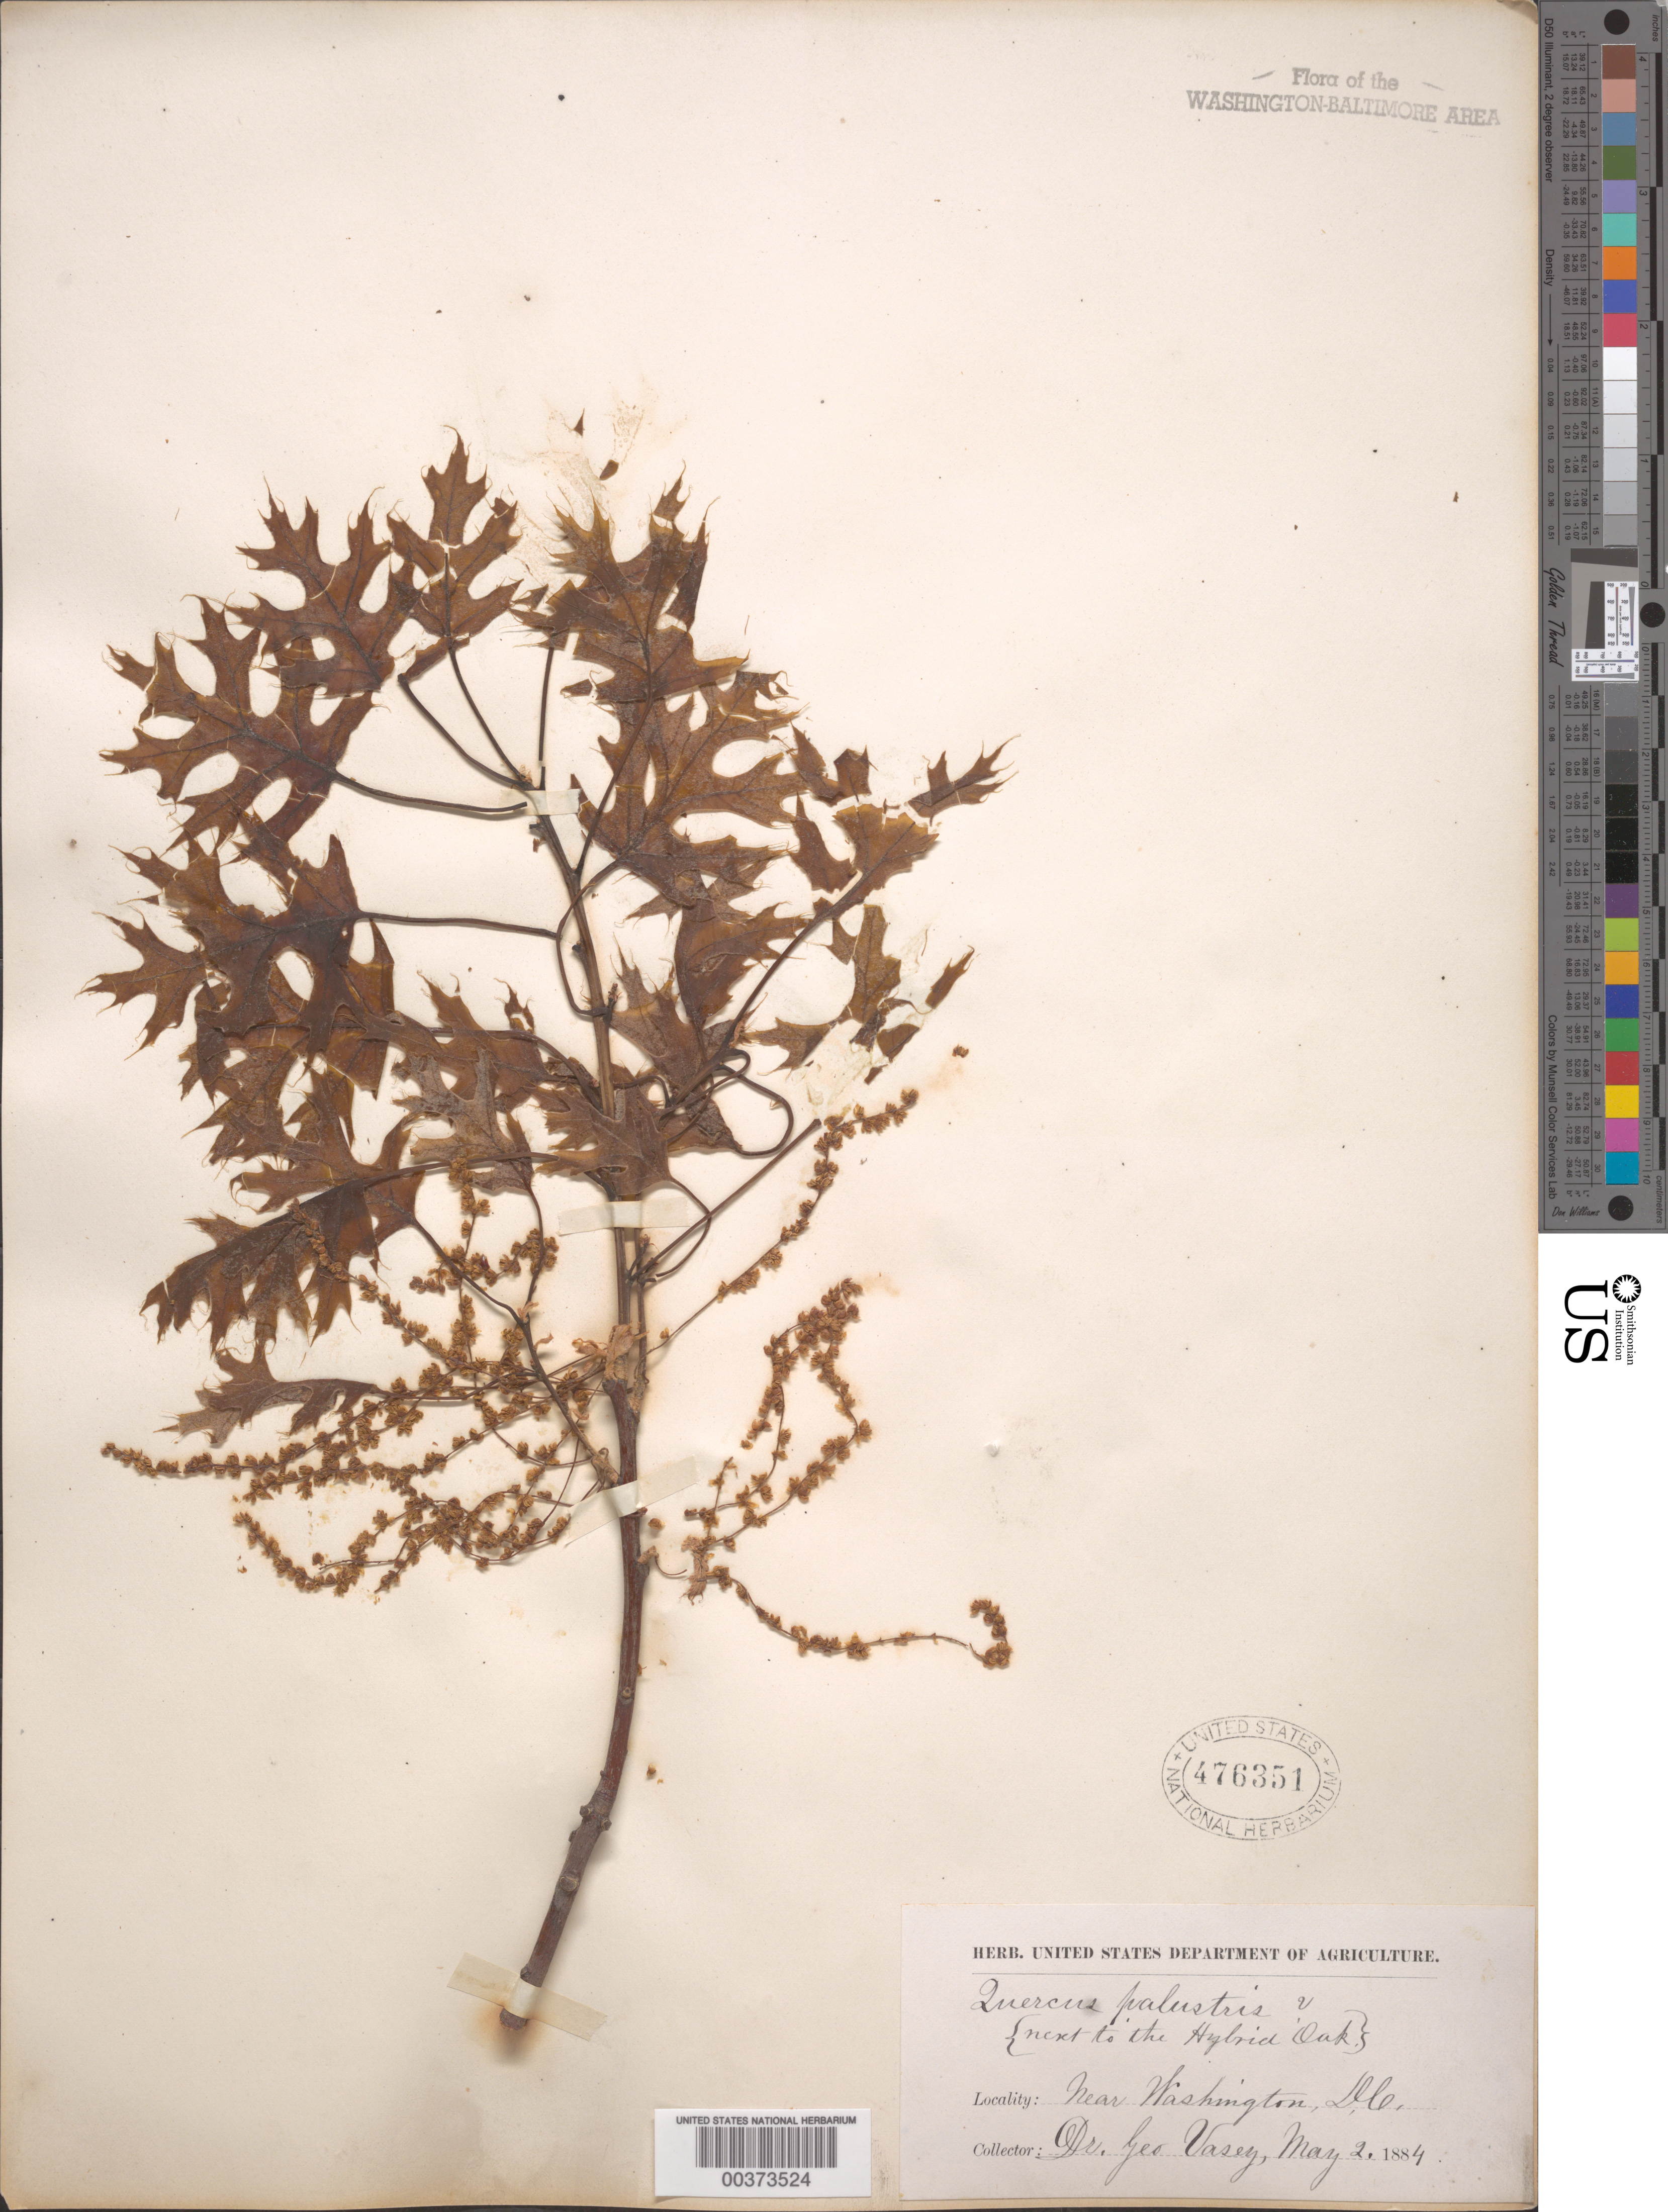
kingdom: Plantae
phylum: Tracheophyta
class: Magnoliopsida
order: Fagales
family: Fagaceae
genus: Quercus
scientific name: Quercus palustris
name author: Münchh.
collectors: G. Vasey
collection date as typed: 02 May 1884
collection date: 1884-05-02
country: United States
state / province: District of Columbia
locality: Washington DC area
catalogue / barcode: US 476351